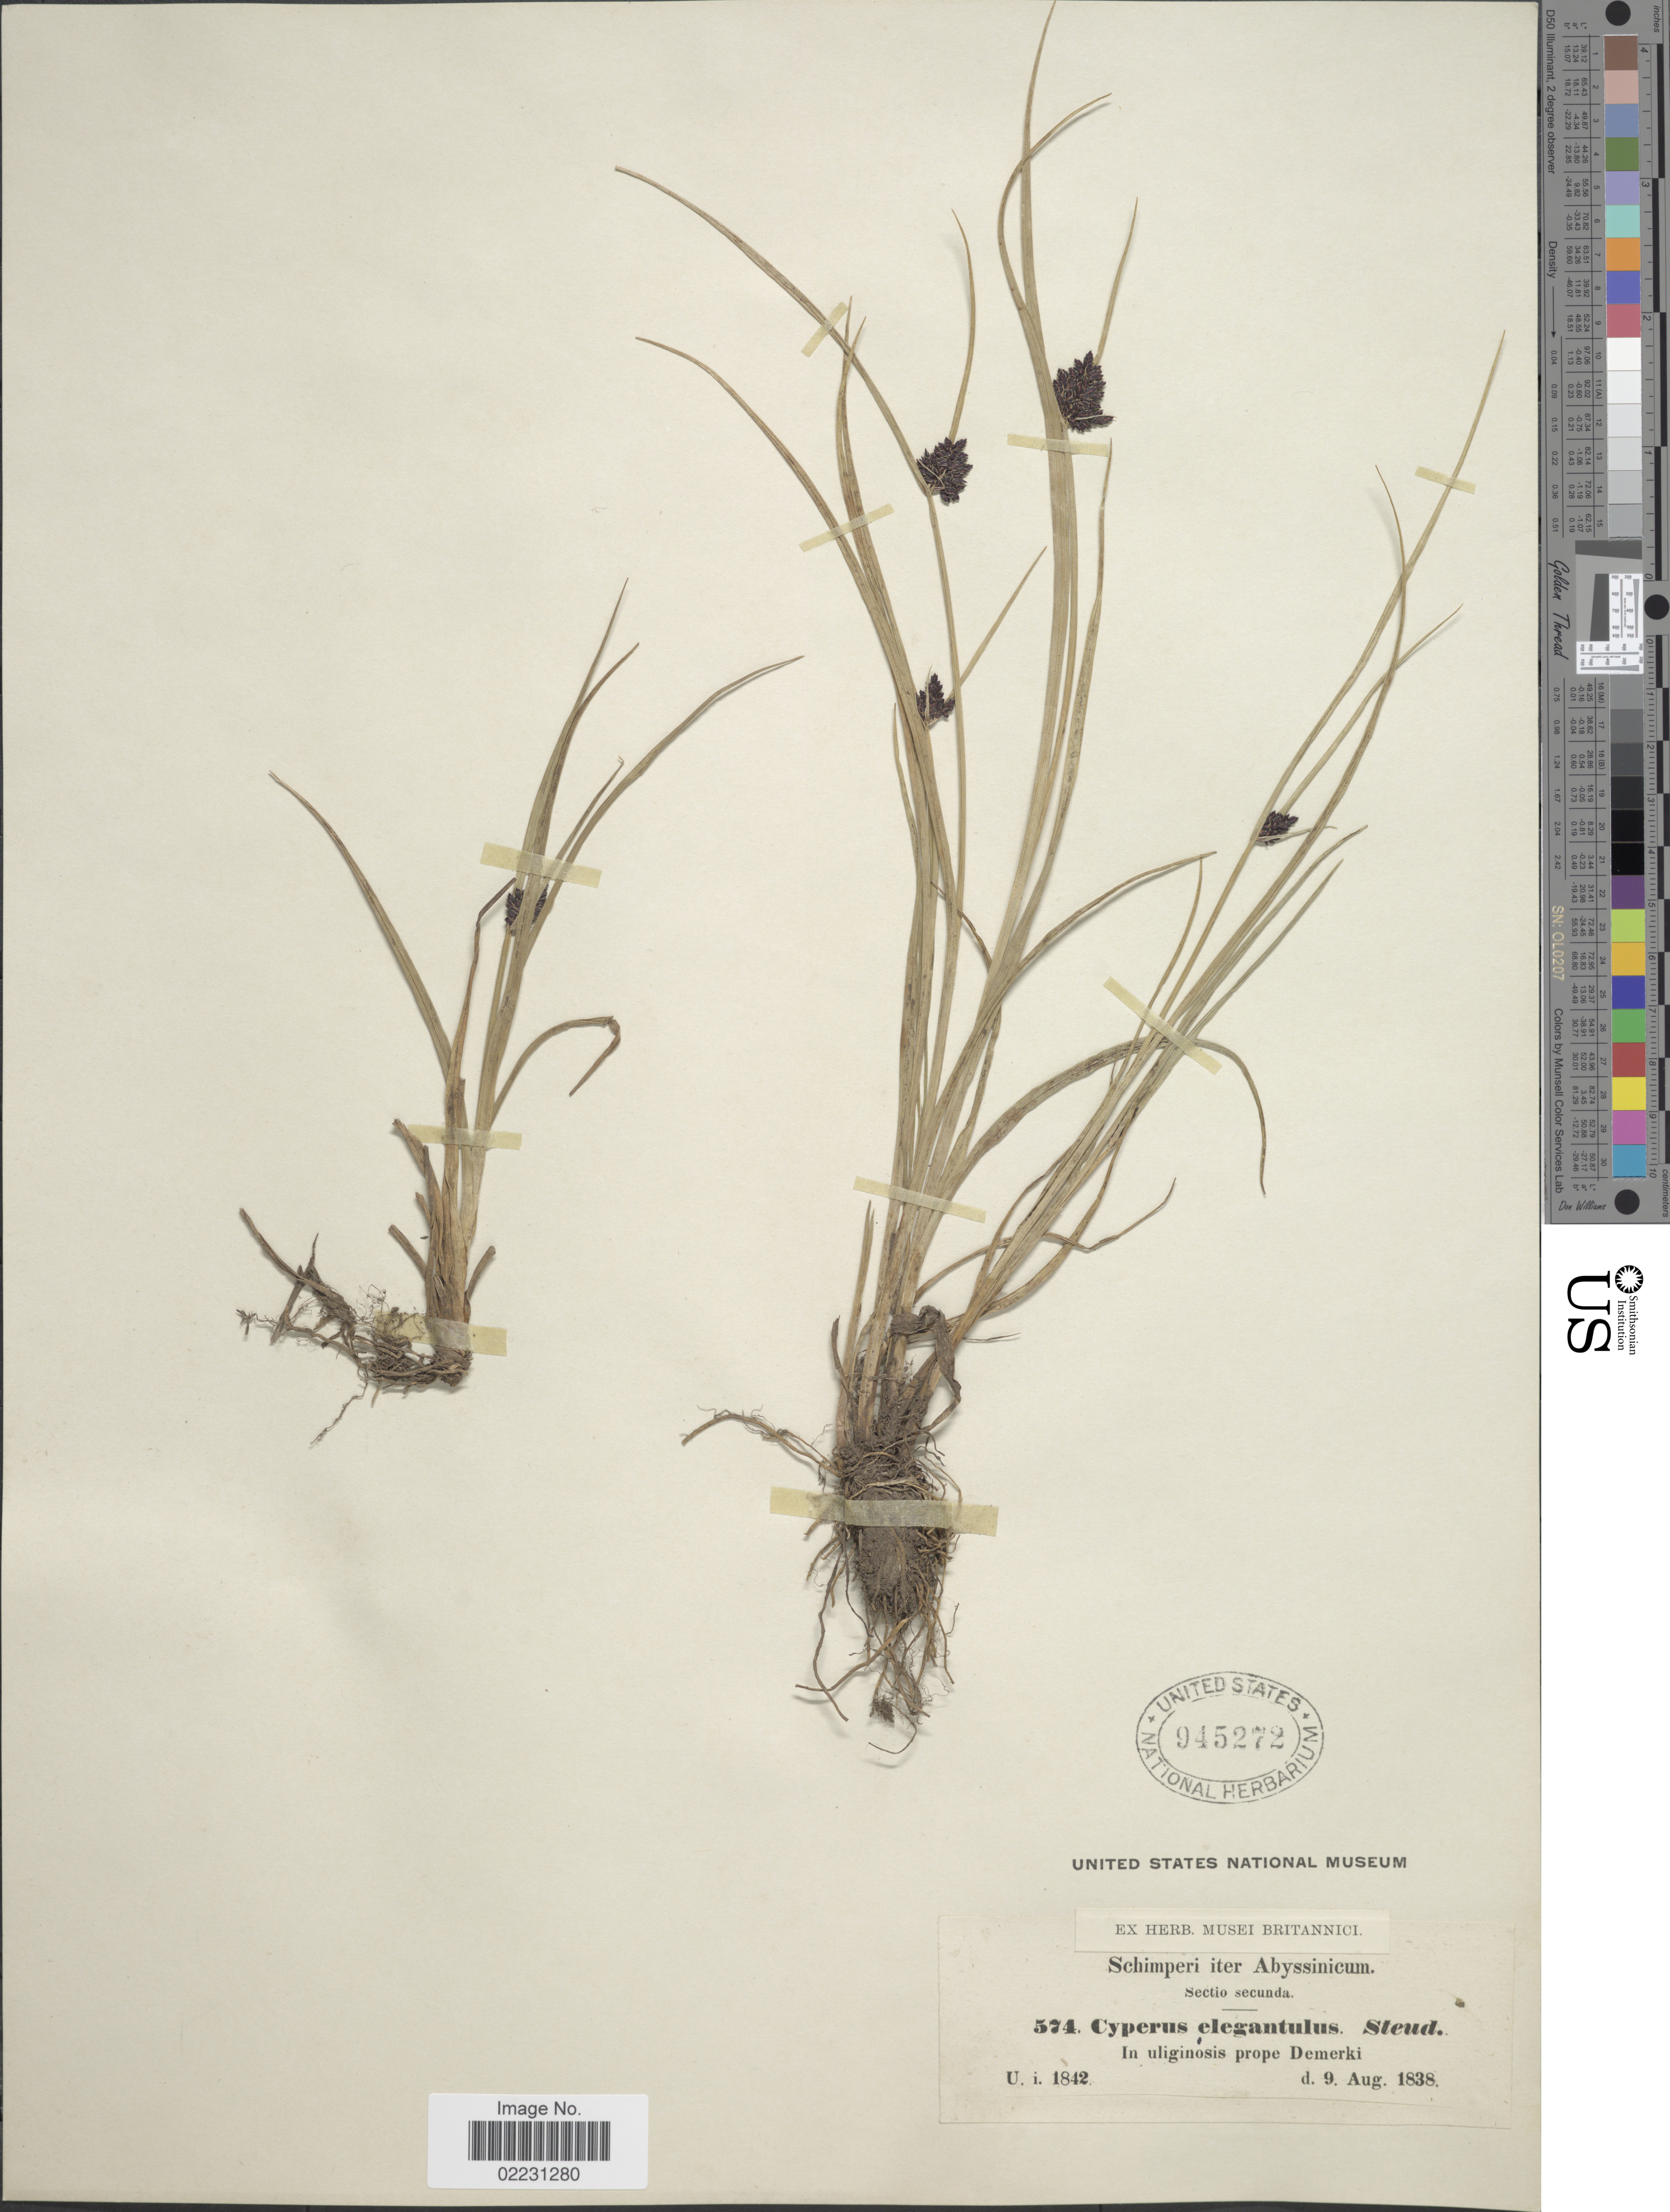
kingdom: Plantae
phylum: Tracheophyta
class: Liliopsida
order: Poales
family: Cyperaceae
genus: Cyperus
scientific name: Cyperus elegantulus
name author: Steud.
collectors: -. Schimper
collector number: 574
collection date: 1838-08-09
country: Eritrea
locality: Abyssinicum. Sectio secunda. In uliginosis prope Demerki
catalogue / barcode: US 945272